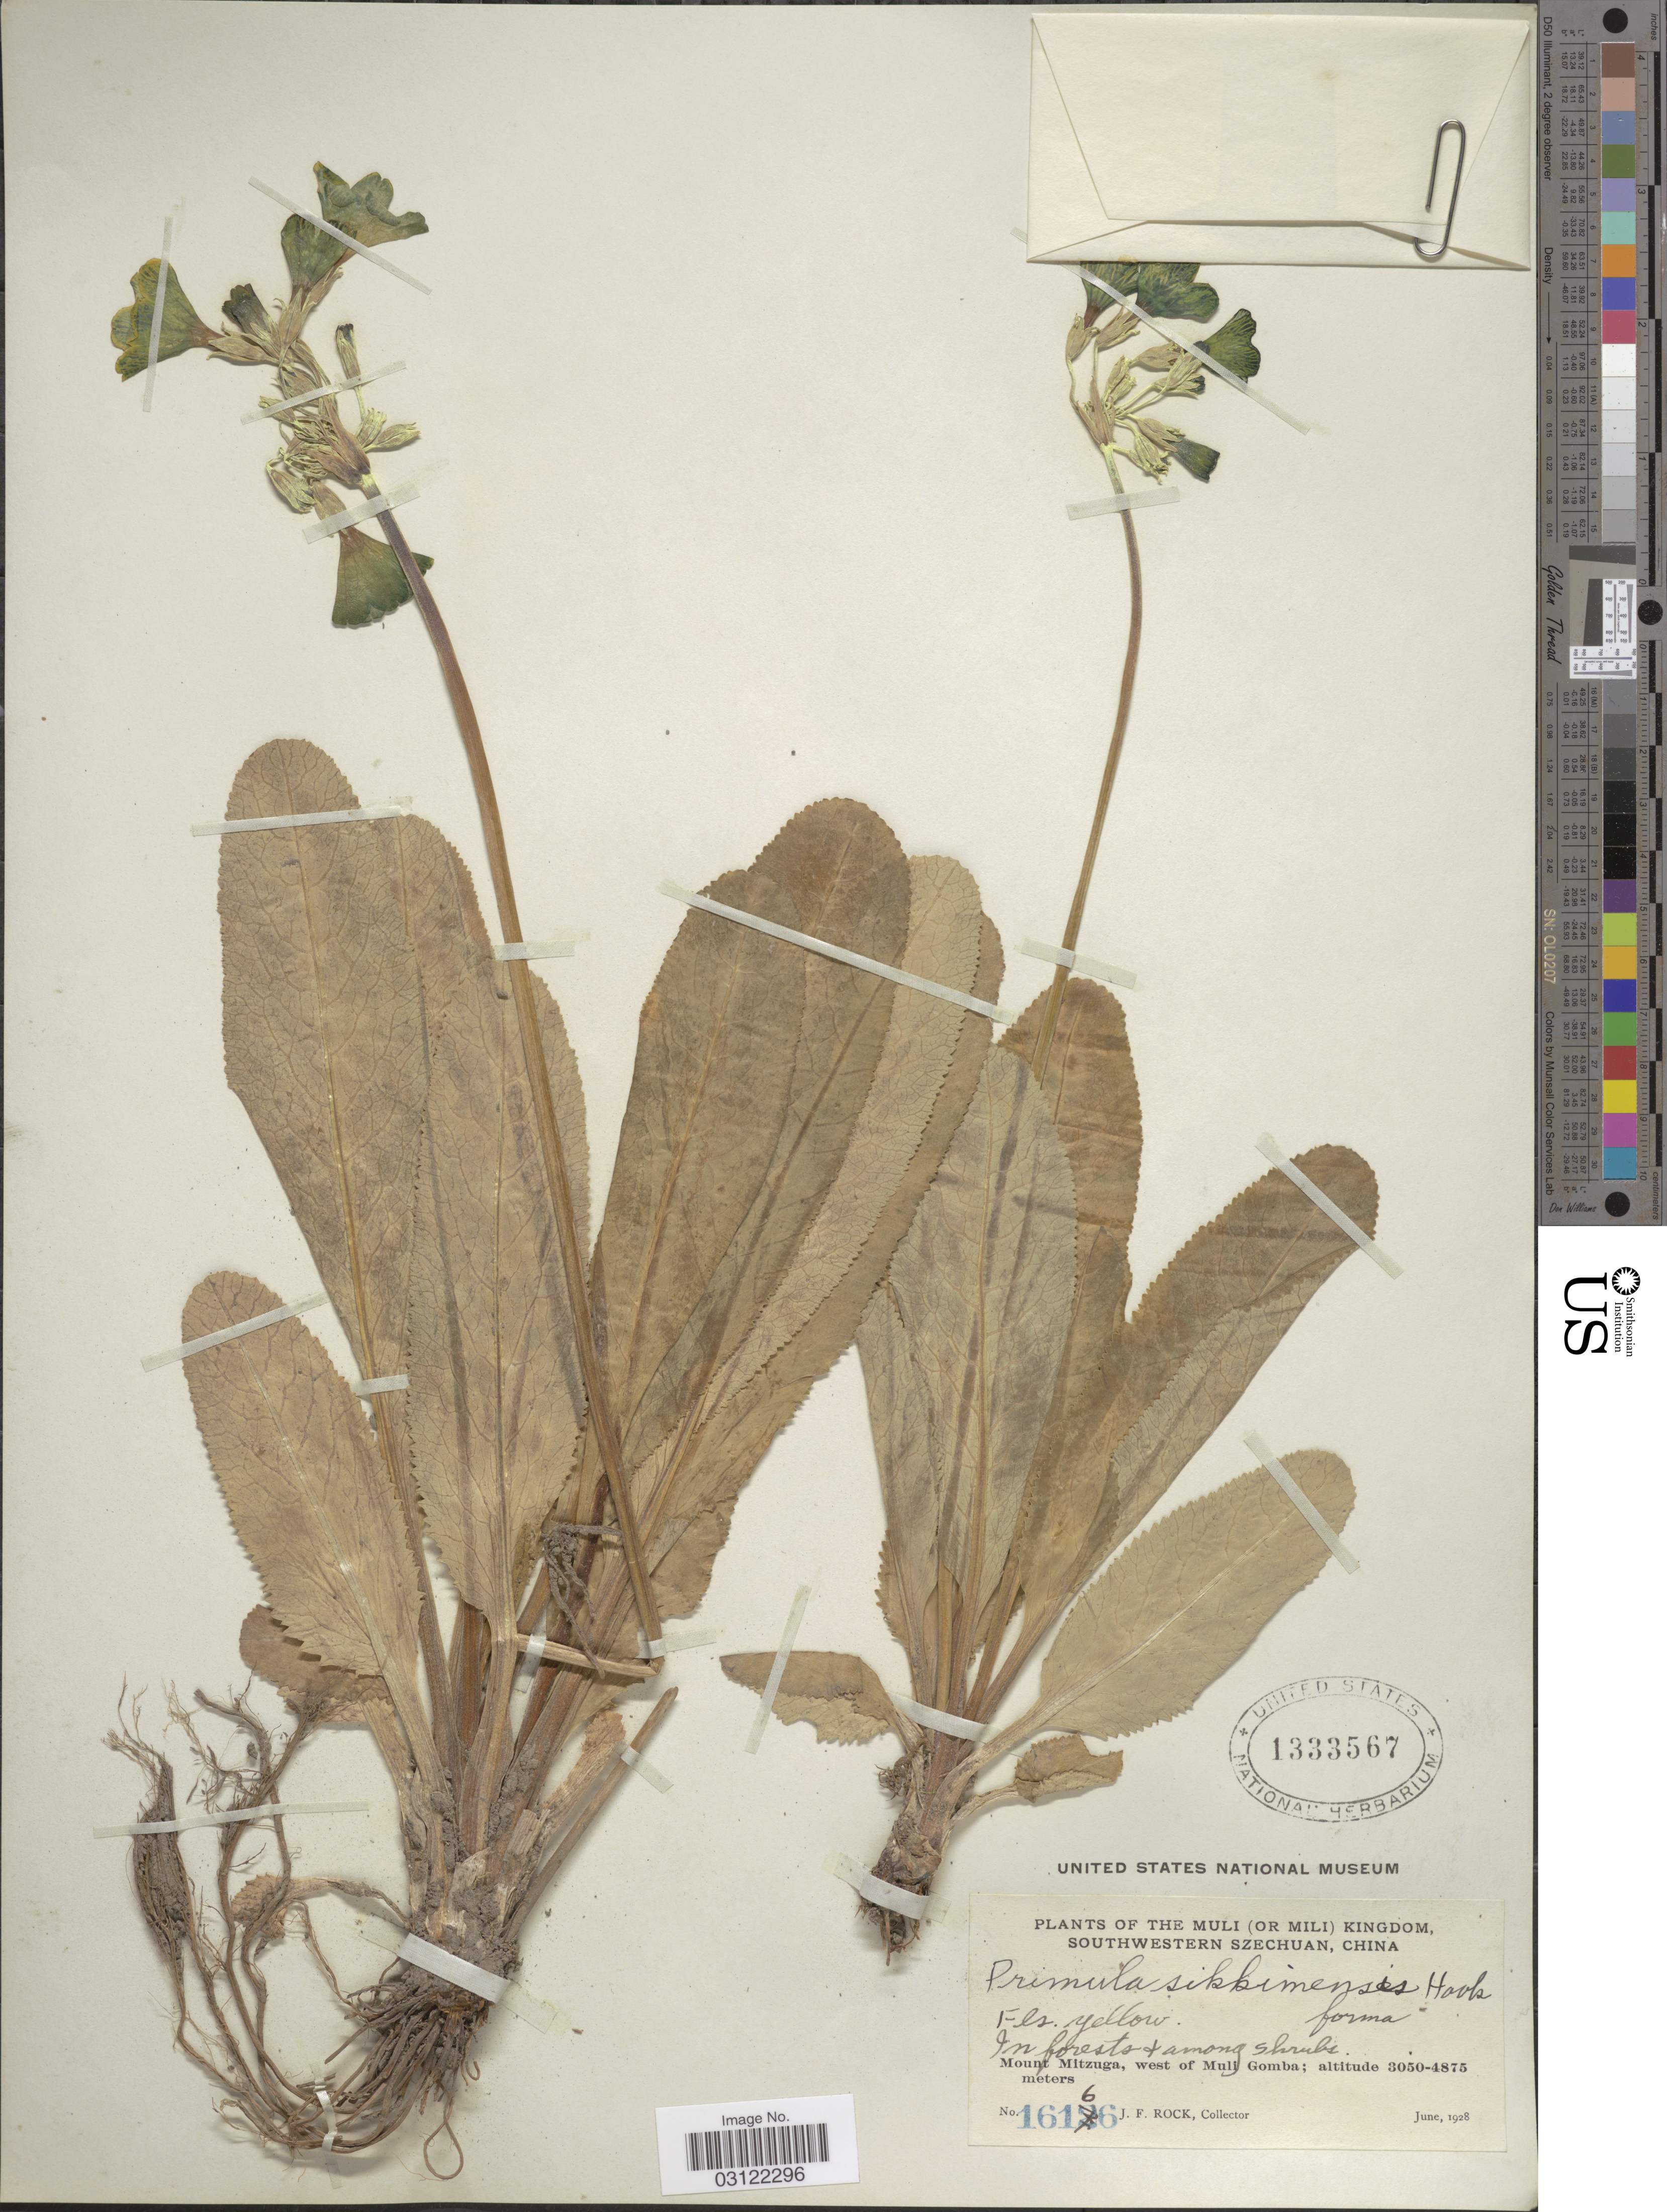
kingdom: Plantae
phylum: Tracheophyta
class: Magnoliopsida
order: Ericales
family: Primulaceae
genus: Primula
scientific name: Primula sikkimensis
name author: Hook.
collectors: J. Rock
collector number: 16166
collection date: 1928-06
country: China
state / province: Sichuan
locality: The Muli (or Mili) Kingdom, Southwestern Szechuan. Mount Mitzuga, west of Muli Gomba.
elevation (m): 3050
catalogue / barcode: US 1333567